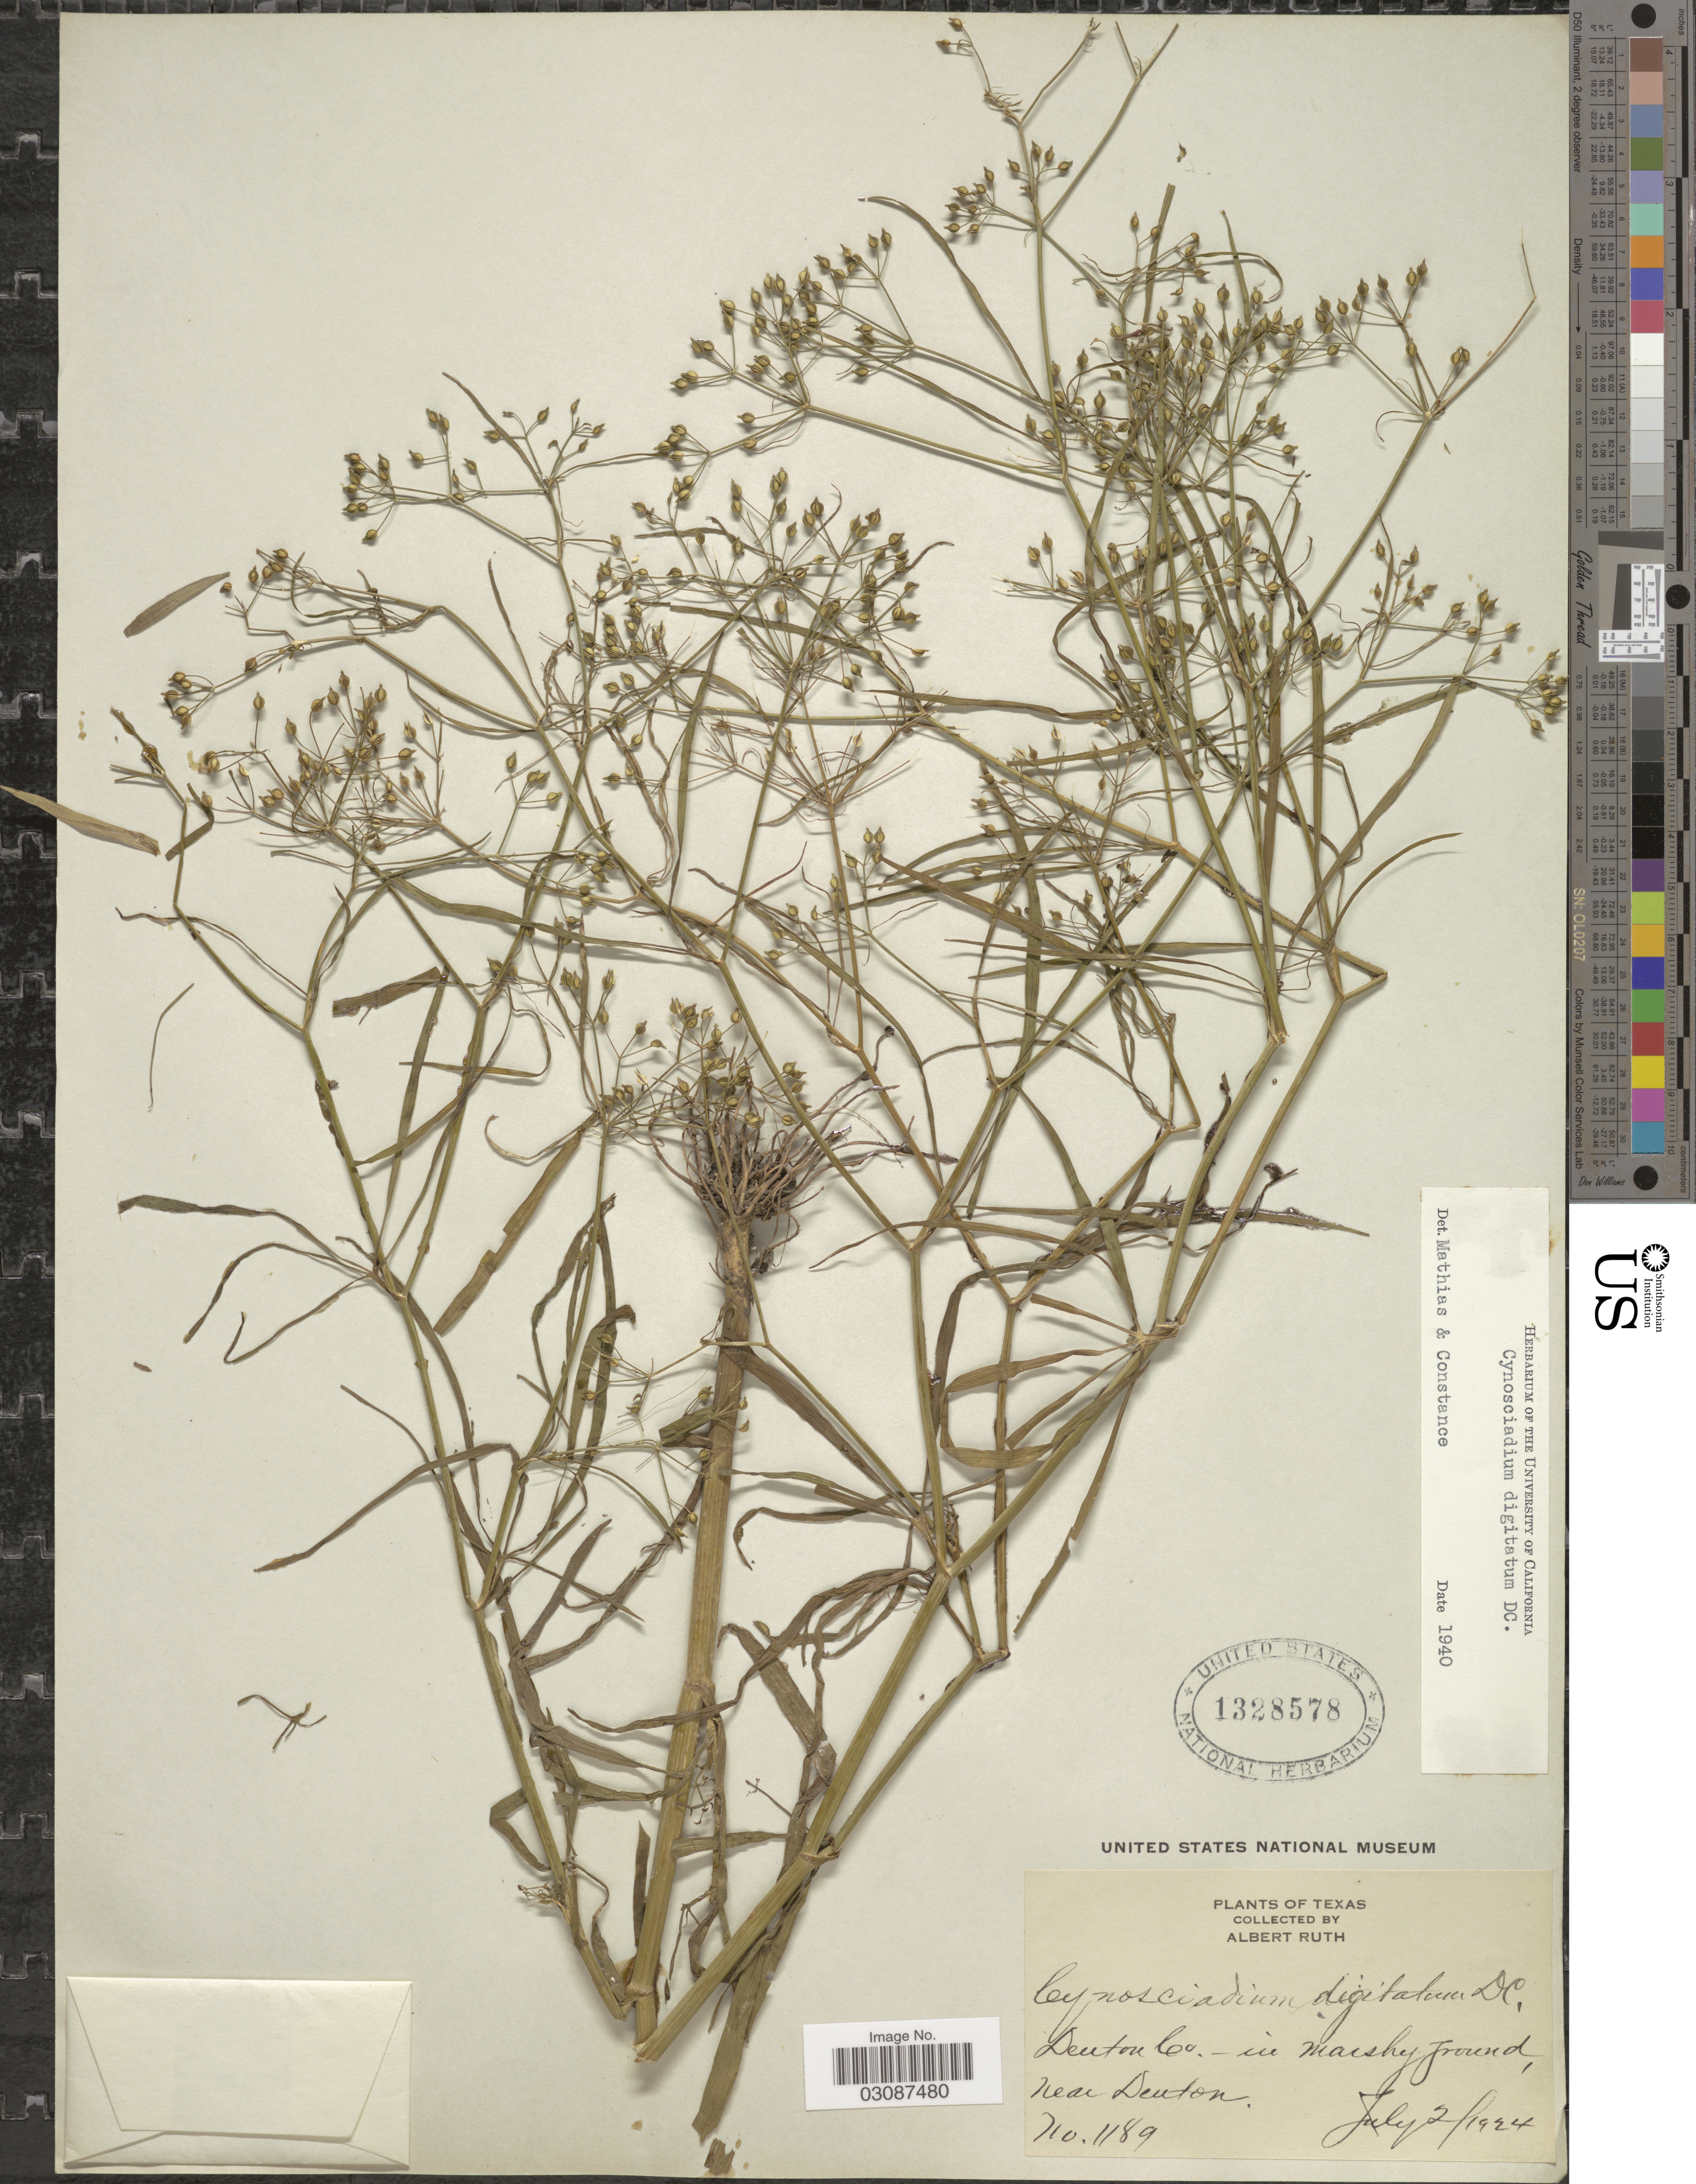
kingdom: Plantae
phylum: Tracheophyta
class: Magnoliopsida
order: Apiales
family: Apiaceae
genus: Cynosciadium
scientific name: Cynosciadium digitatum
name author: DC.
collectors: A. Ruth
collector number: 1189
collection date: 1924-07-02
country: United States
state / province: Texas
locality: Denton Co. - in marshy ground, near Denton.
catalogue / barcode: US 1328578